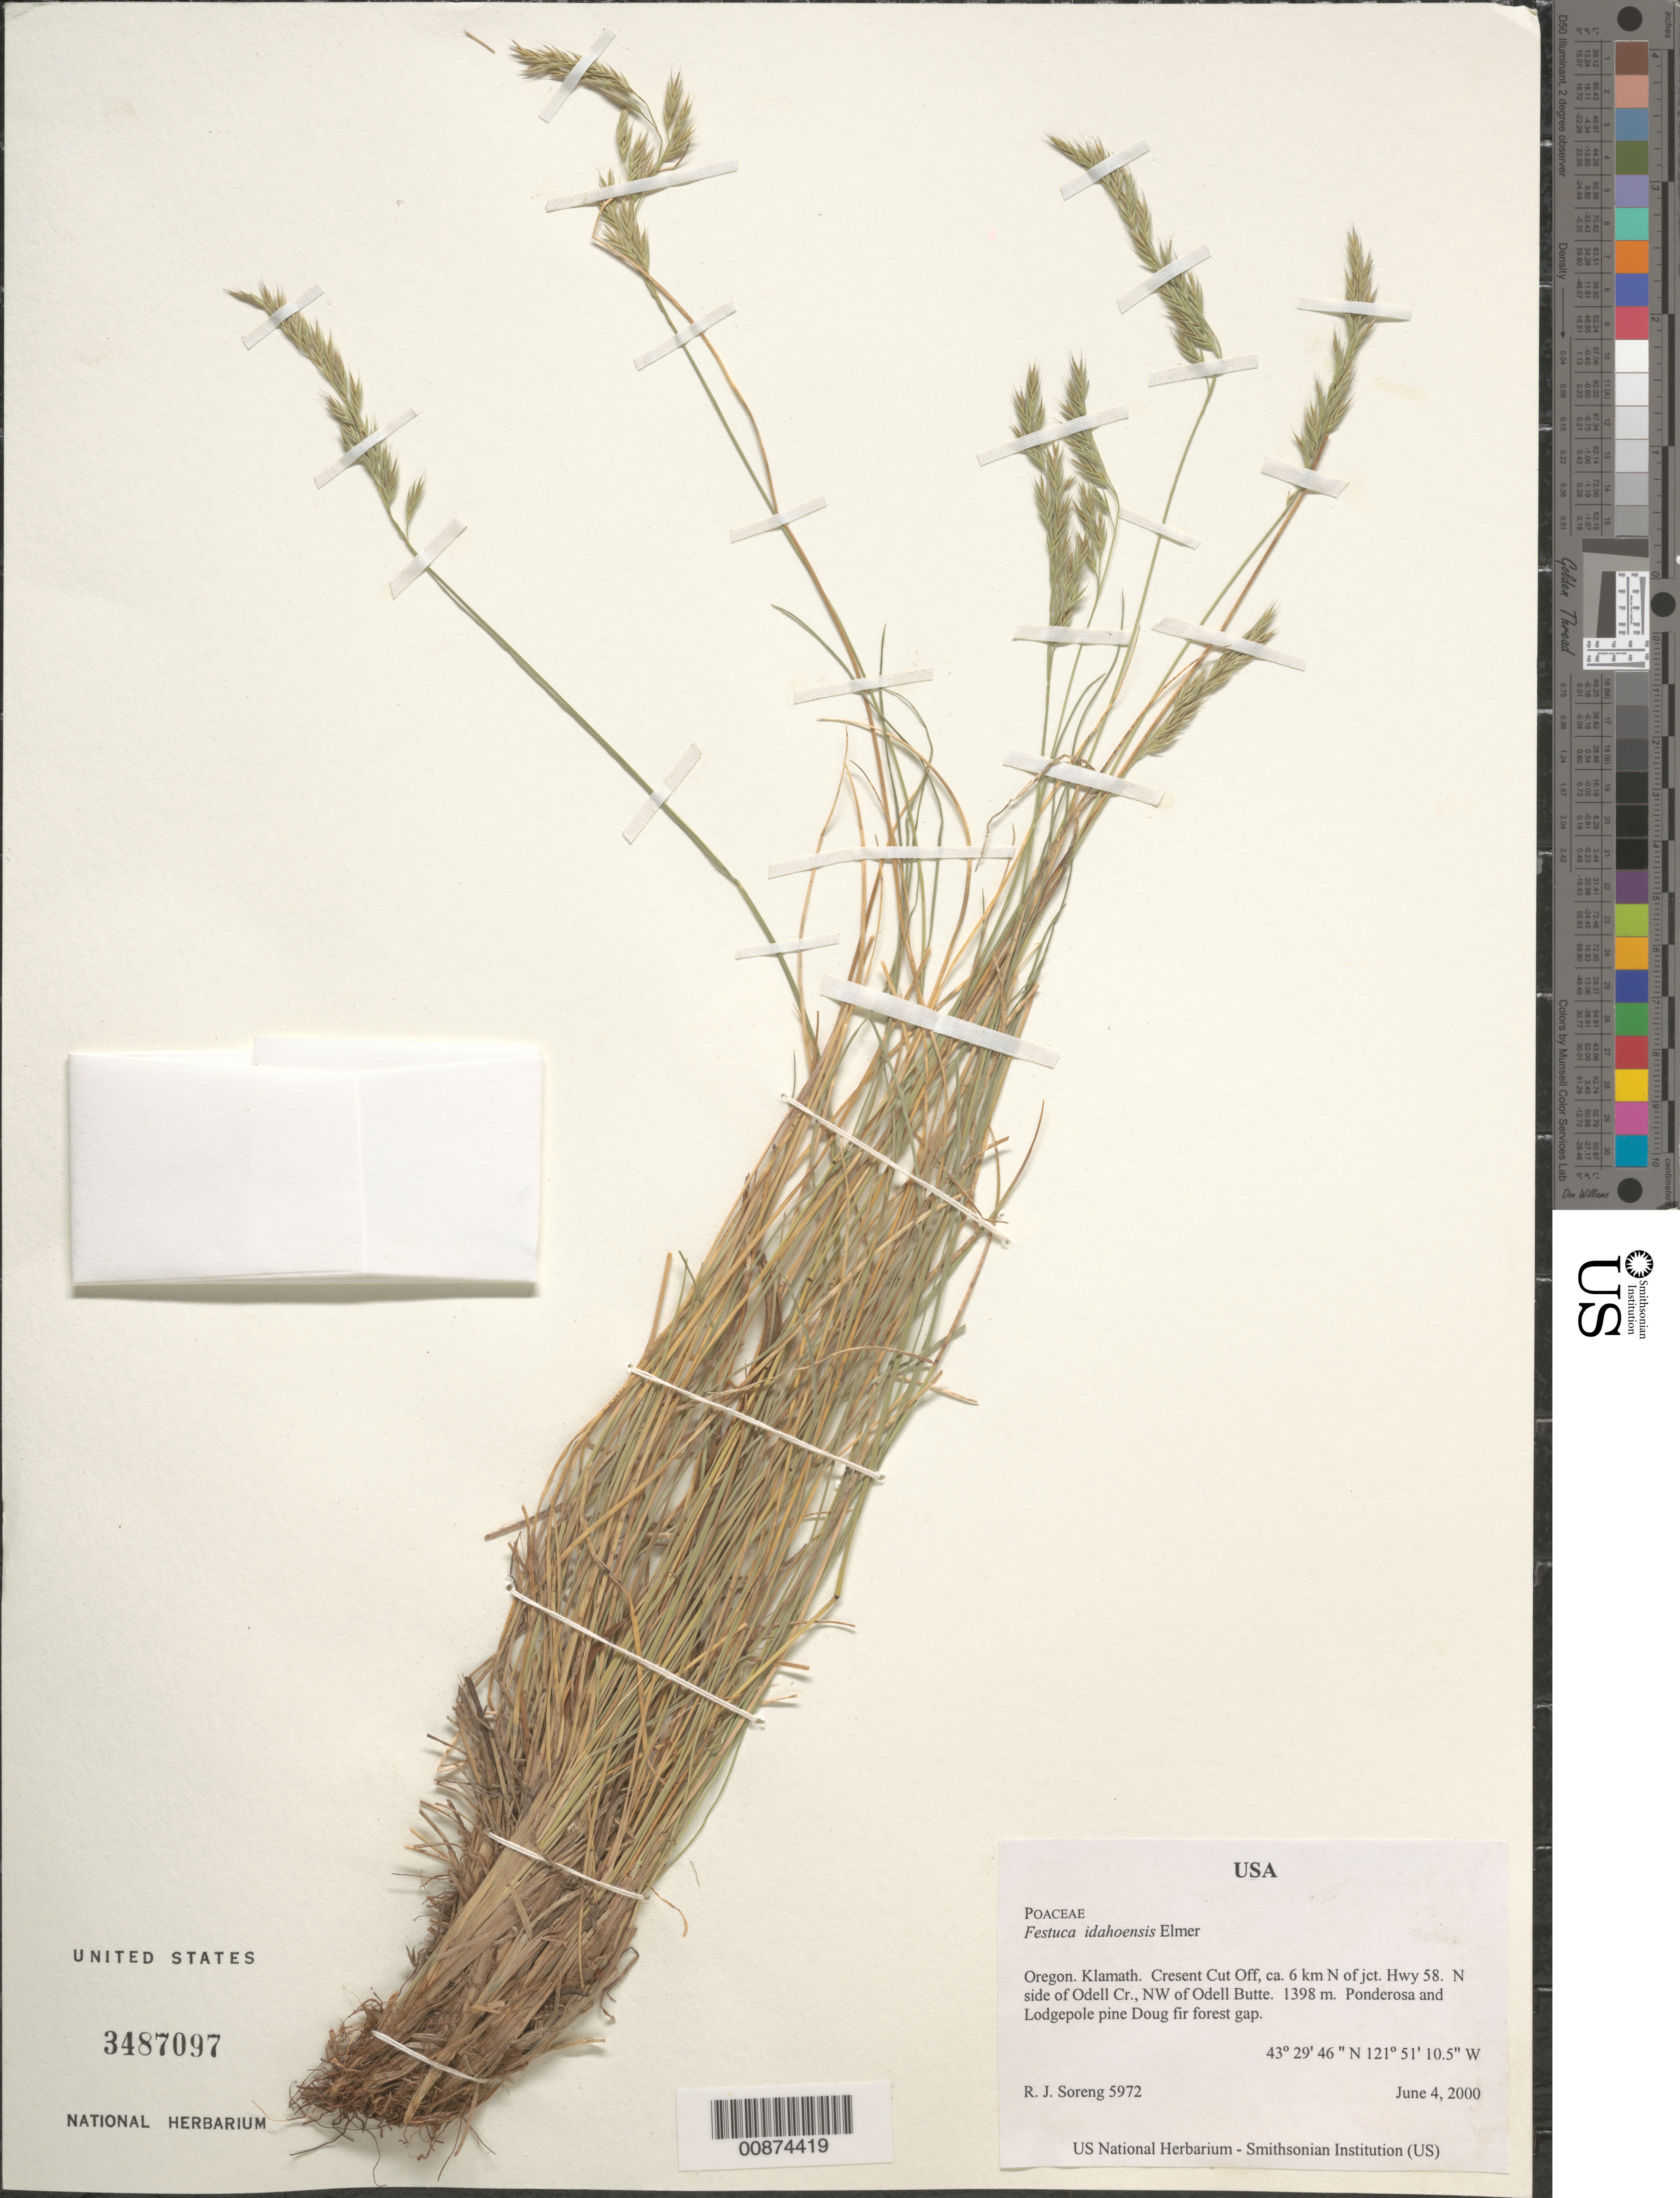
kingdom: Plantae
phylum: Tracheophyta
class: Liliopsida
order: Poales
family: Poaceae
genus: Festuca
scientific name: Festuca idahoensis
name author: Elmer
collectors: R. J. Soreng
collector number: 5972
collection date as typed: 04 Jun 2000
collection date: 2000-06-04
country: United States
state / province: Oregon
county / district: Klamath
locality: Cresent Cut Off, ca. 6 km N of jct. Hwy 58. N side of Odell Cr., NW of Odell Butte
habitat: Ponderosa and Lodgepole pine Doug fir forest gap.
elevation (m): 1398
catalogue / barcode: US 3487097